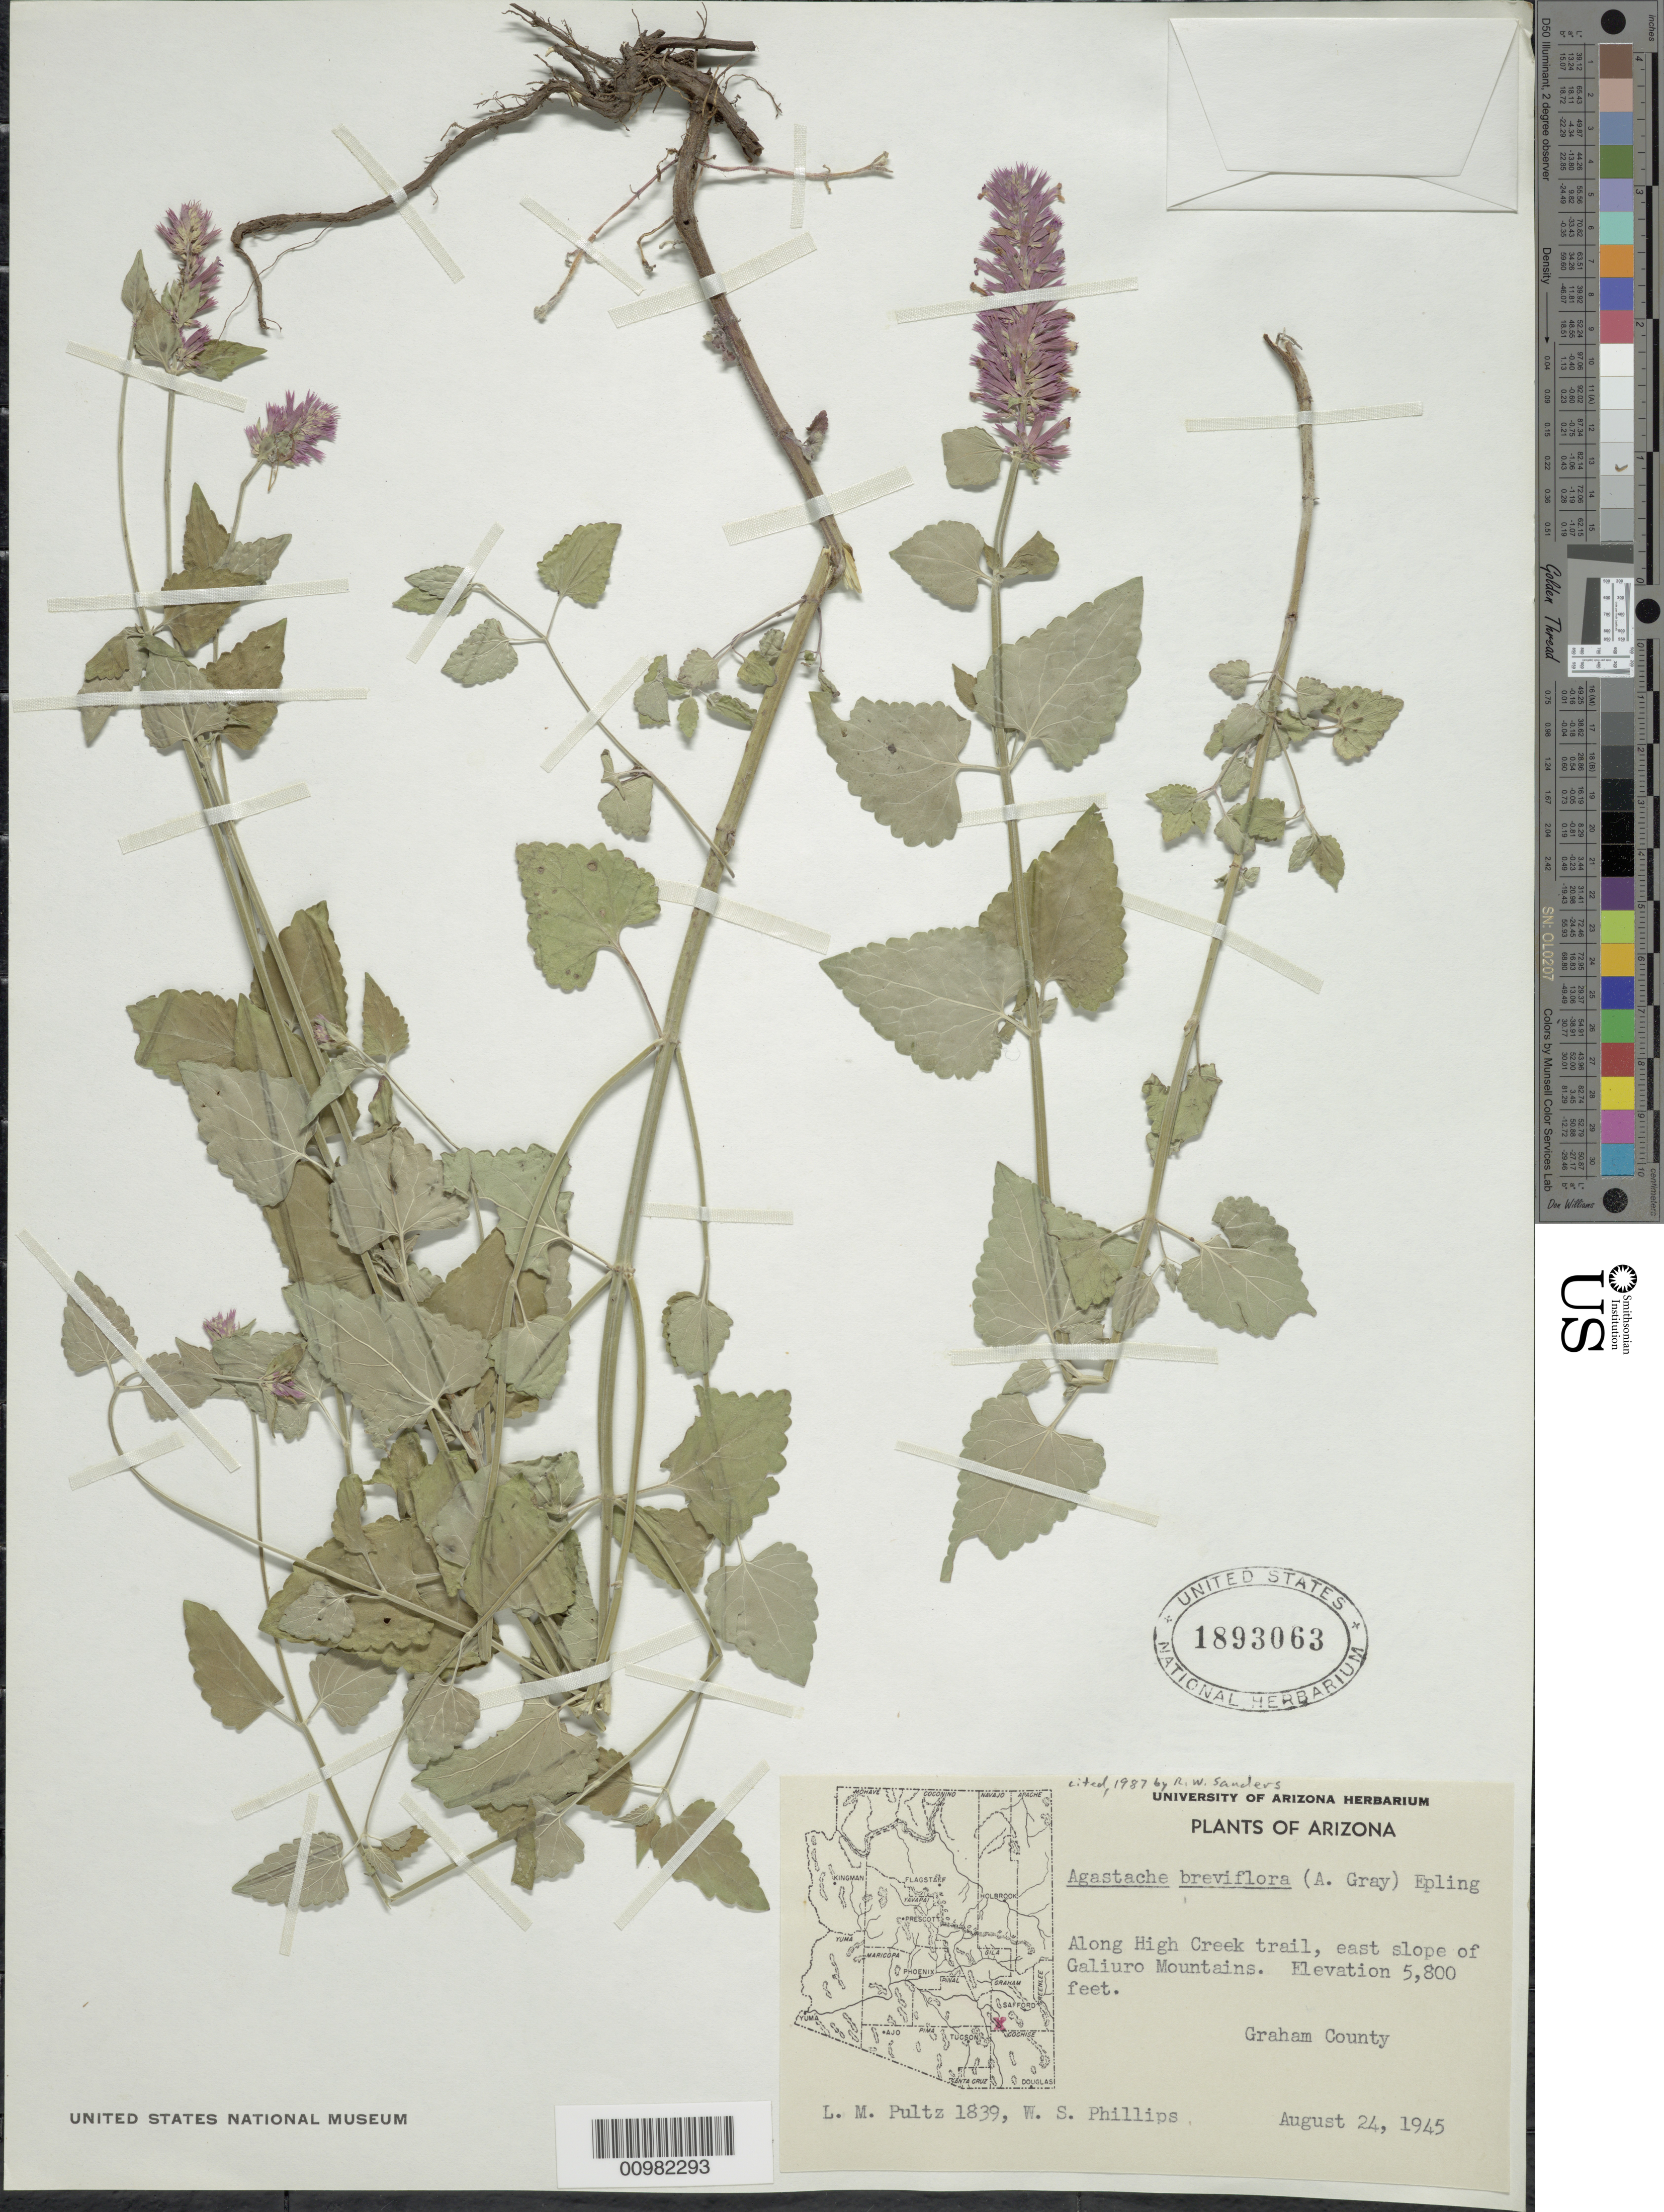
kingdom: Plantae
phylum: Tracheophyta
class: Magnoliopsida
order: Lamiales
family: Lamiaceae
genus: Agastache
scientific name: Agastache breviflora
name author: (A. Gray) Epling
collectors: L. Pultz & W. S. Phillips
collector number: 1839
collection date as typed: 24 Aug 1945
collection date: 1945-08-24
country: United States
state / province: Arizona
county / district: Graham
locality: East slope of Galiuro Mts.; Along High Creek Trail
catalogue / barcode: US 1893063